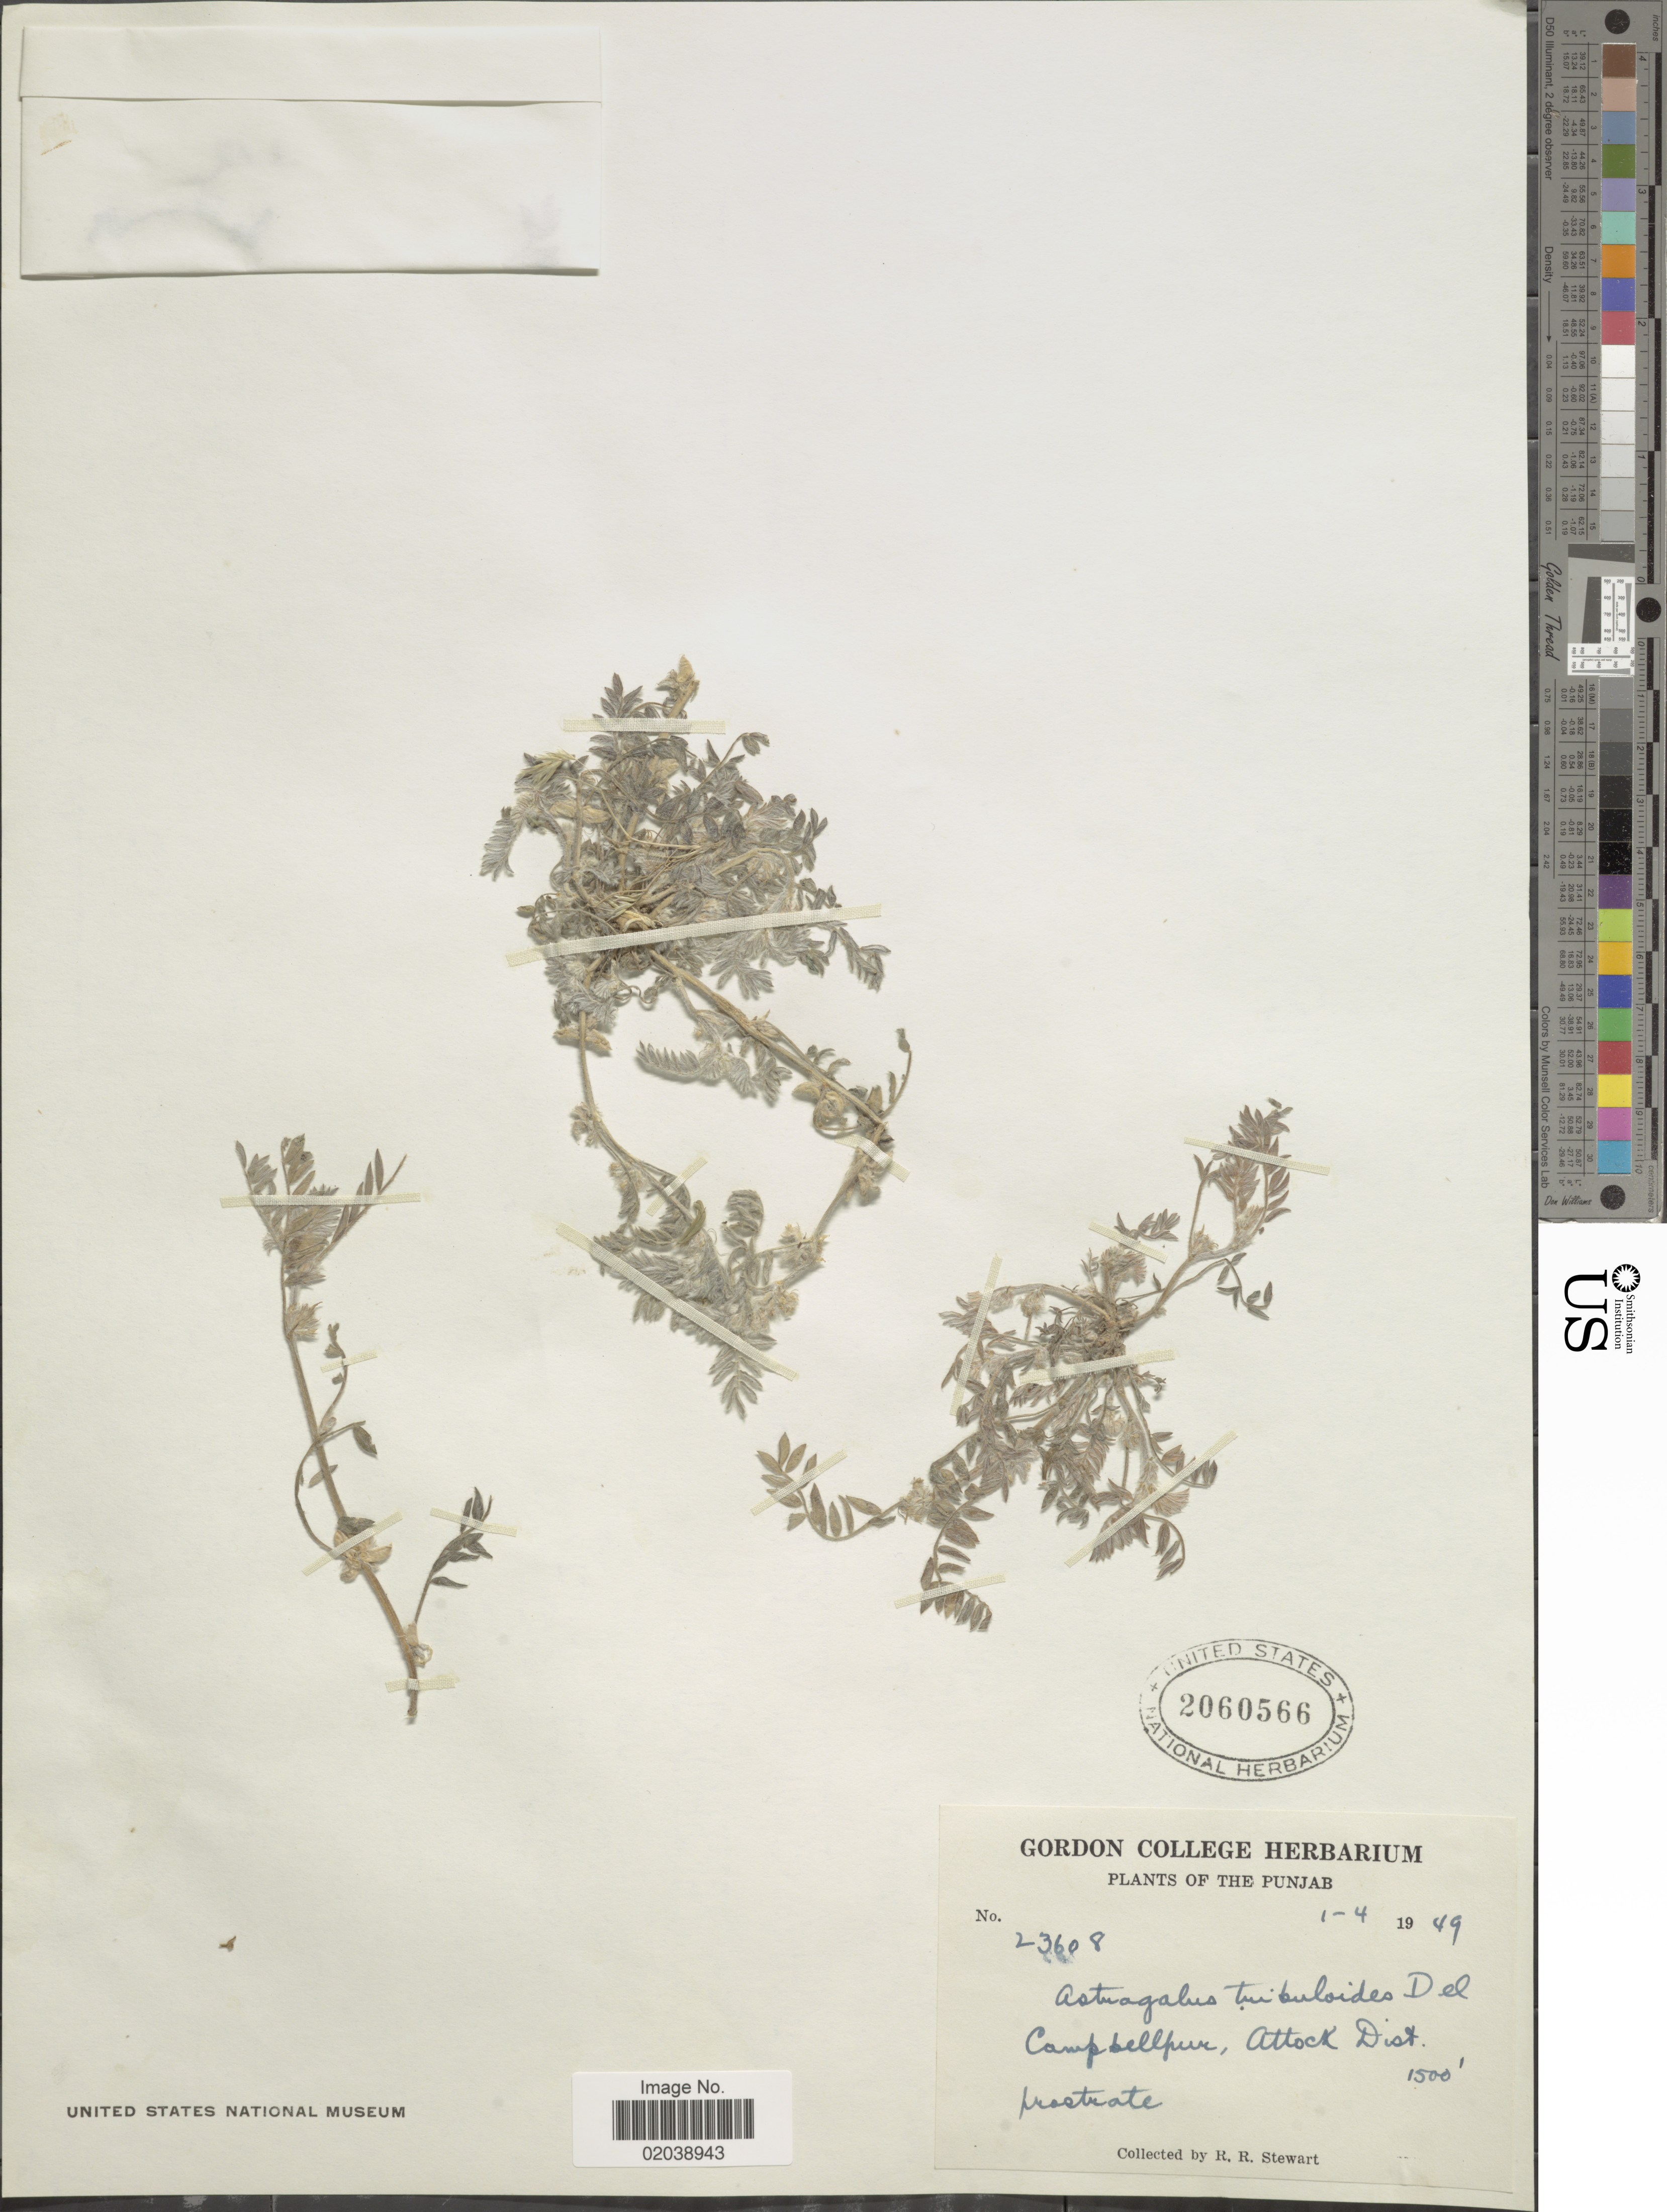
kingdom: Plantae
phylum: Tracheophyta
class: Magnoliopsida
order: Fabales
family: Fabaceae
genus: Astragalus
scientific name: Astragalus tribuloides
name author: Delile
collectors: R. R. Stewart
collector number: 23608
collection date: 1949-04-01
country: Pakistan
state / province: Punjab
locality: The Punjab. Campbellpur, Attock Dist.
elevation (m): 457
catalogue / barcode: US 2060566